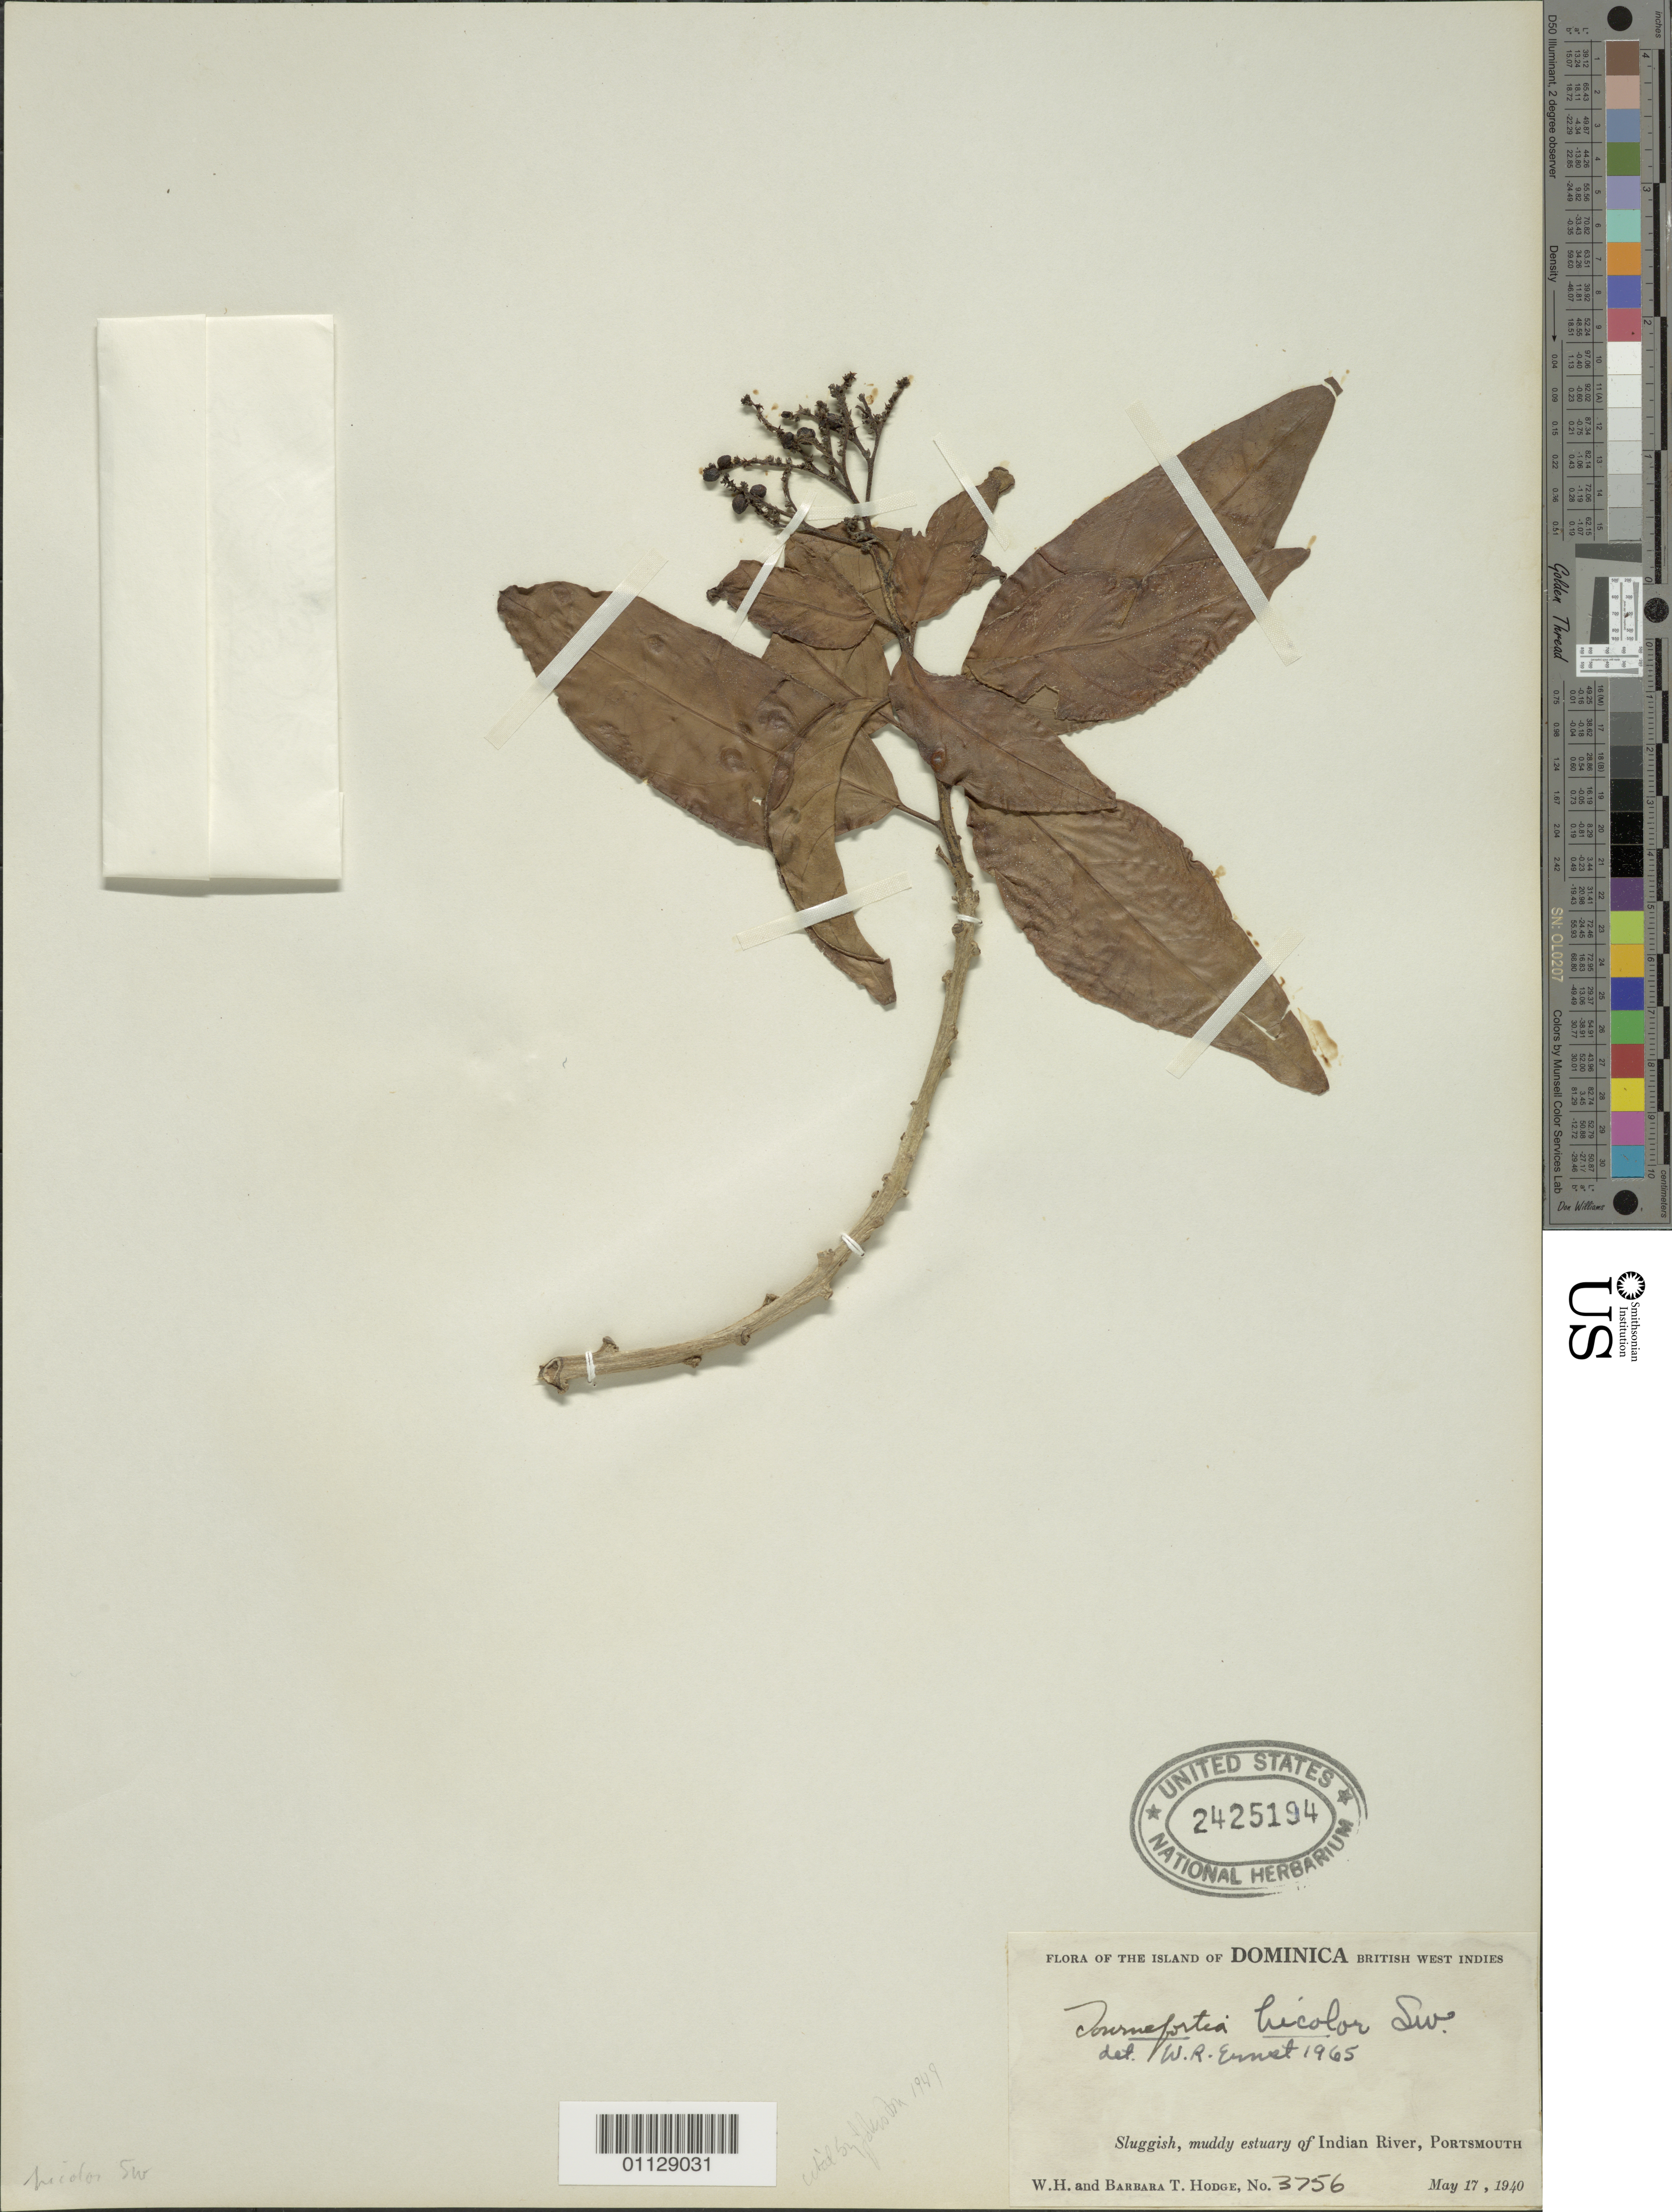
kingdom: Plantae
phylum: Tracheophyta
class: Magnoliopsida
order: Boraginales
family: Heliotropiaceae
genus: Tournefortia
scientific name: Tournefortia bicolor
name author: Sw.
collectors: W. Hodge & B. Hodge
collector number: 3756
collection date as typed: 17 May 1940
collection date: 1940-05-17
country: Dominica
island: Dominica I.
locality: Sluggy, muddy estuary of Indian River, Portsmouth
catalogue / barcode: US 2425194